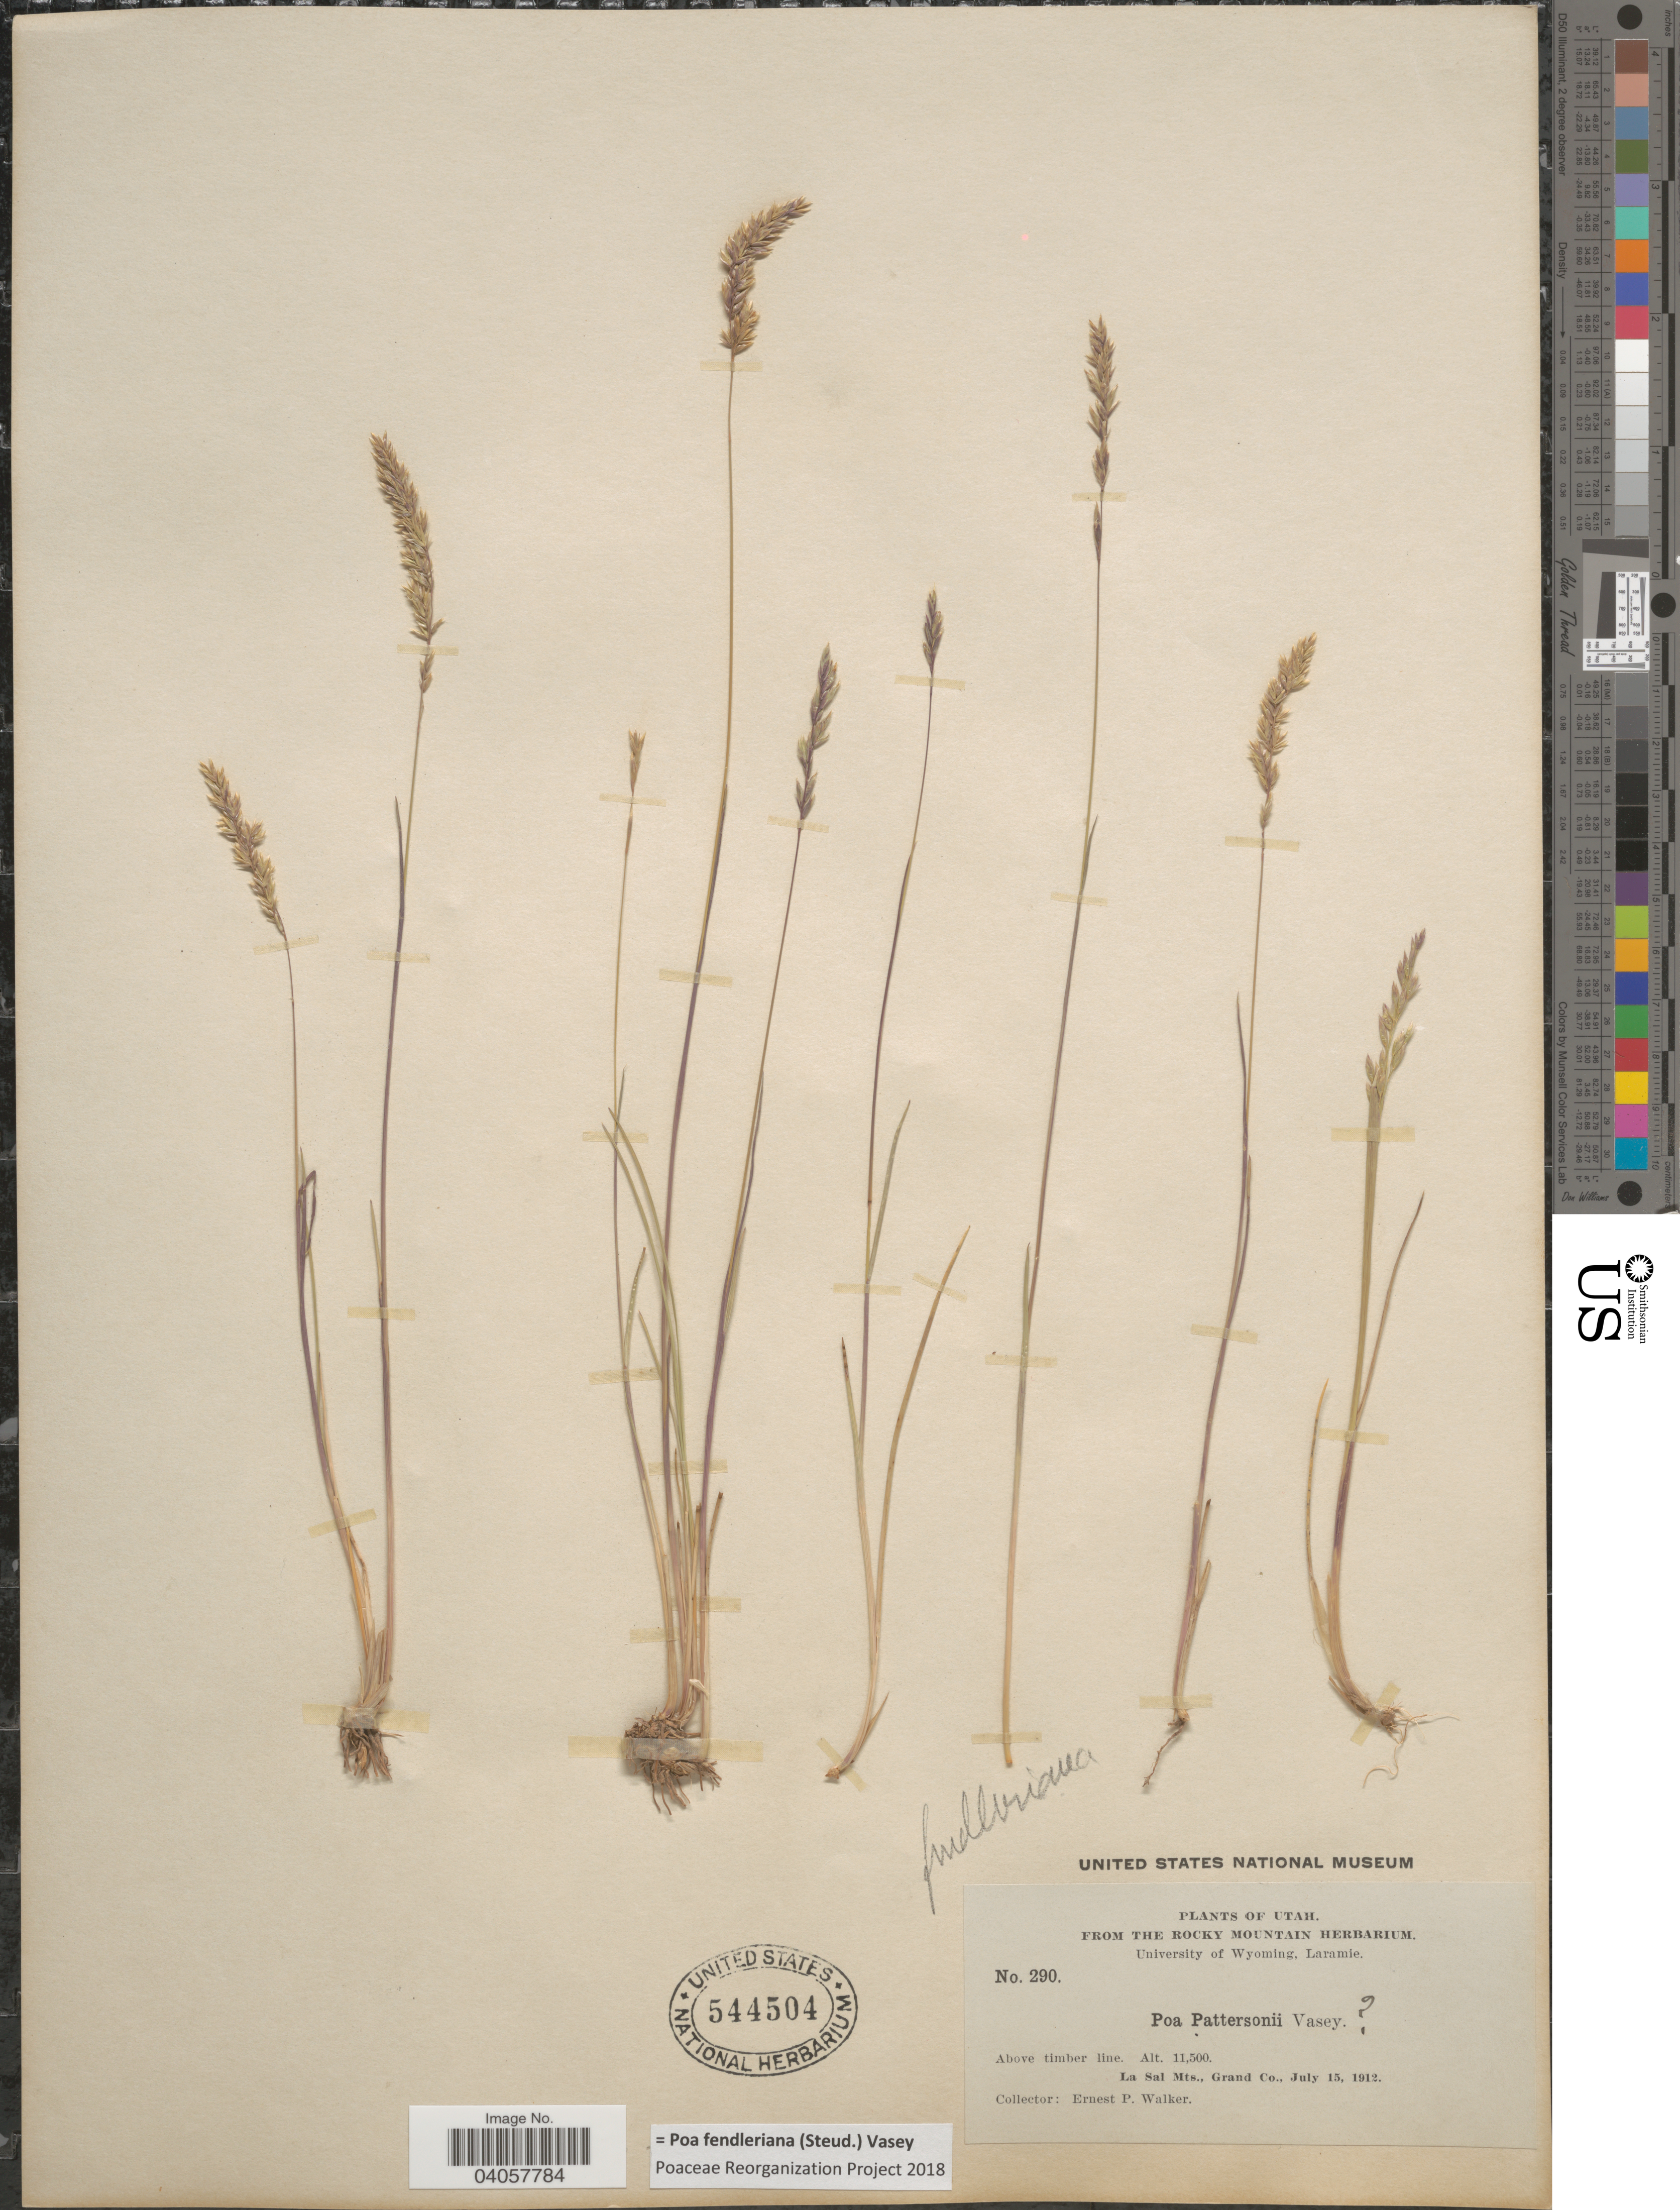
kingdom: Plantae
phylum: Tracheophyta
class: Liliopsida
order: Poales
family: Poaceae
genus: Poa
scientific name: Poa fendleriana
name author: (Steud.) Vasey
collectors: E. P. Walker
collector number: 290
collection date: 1912-07-15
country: United States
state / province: Utah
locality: La Sal Mts., Grand Co.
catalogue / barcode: US 544504